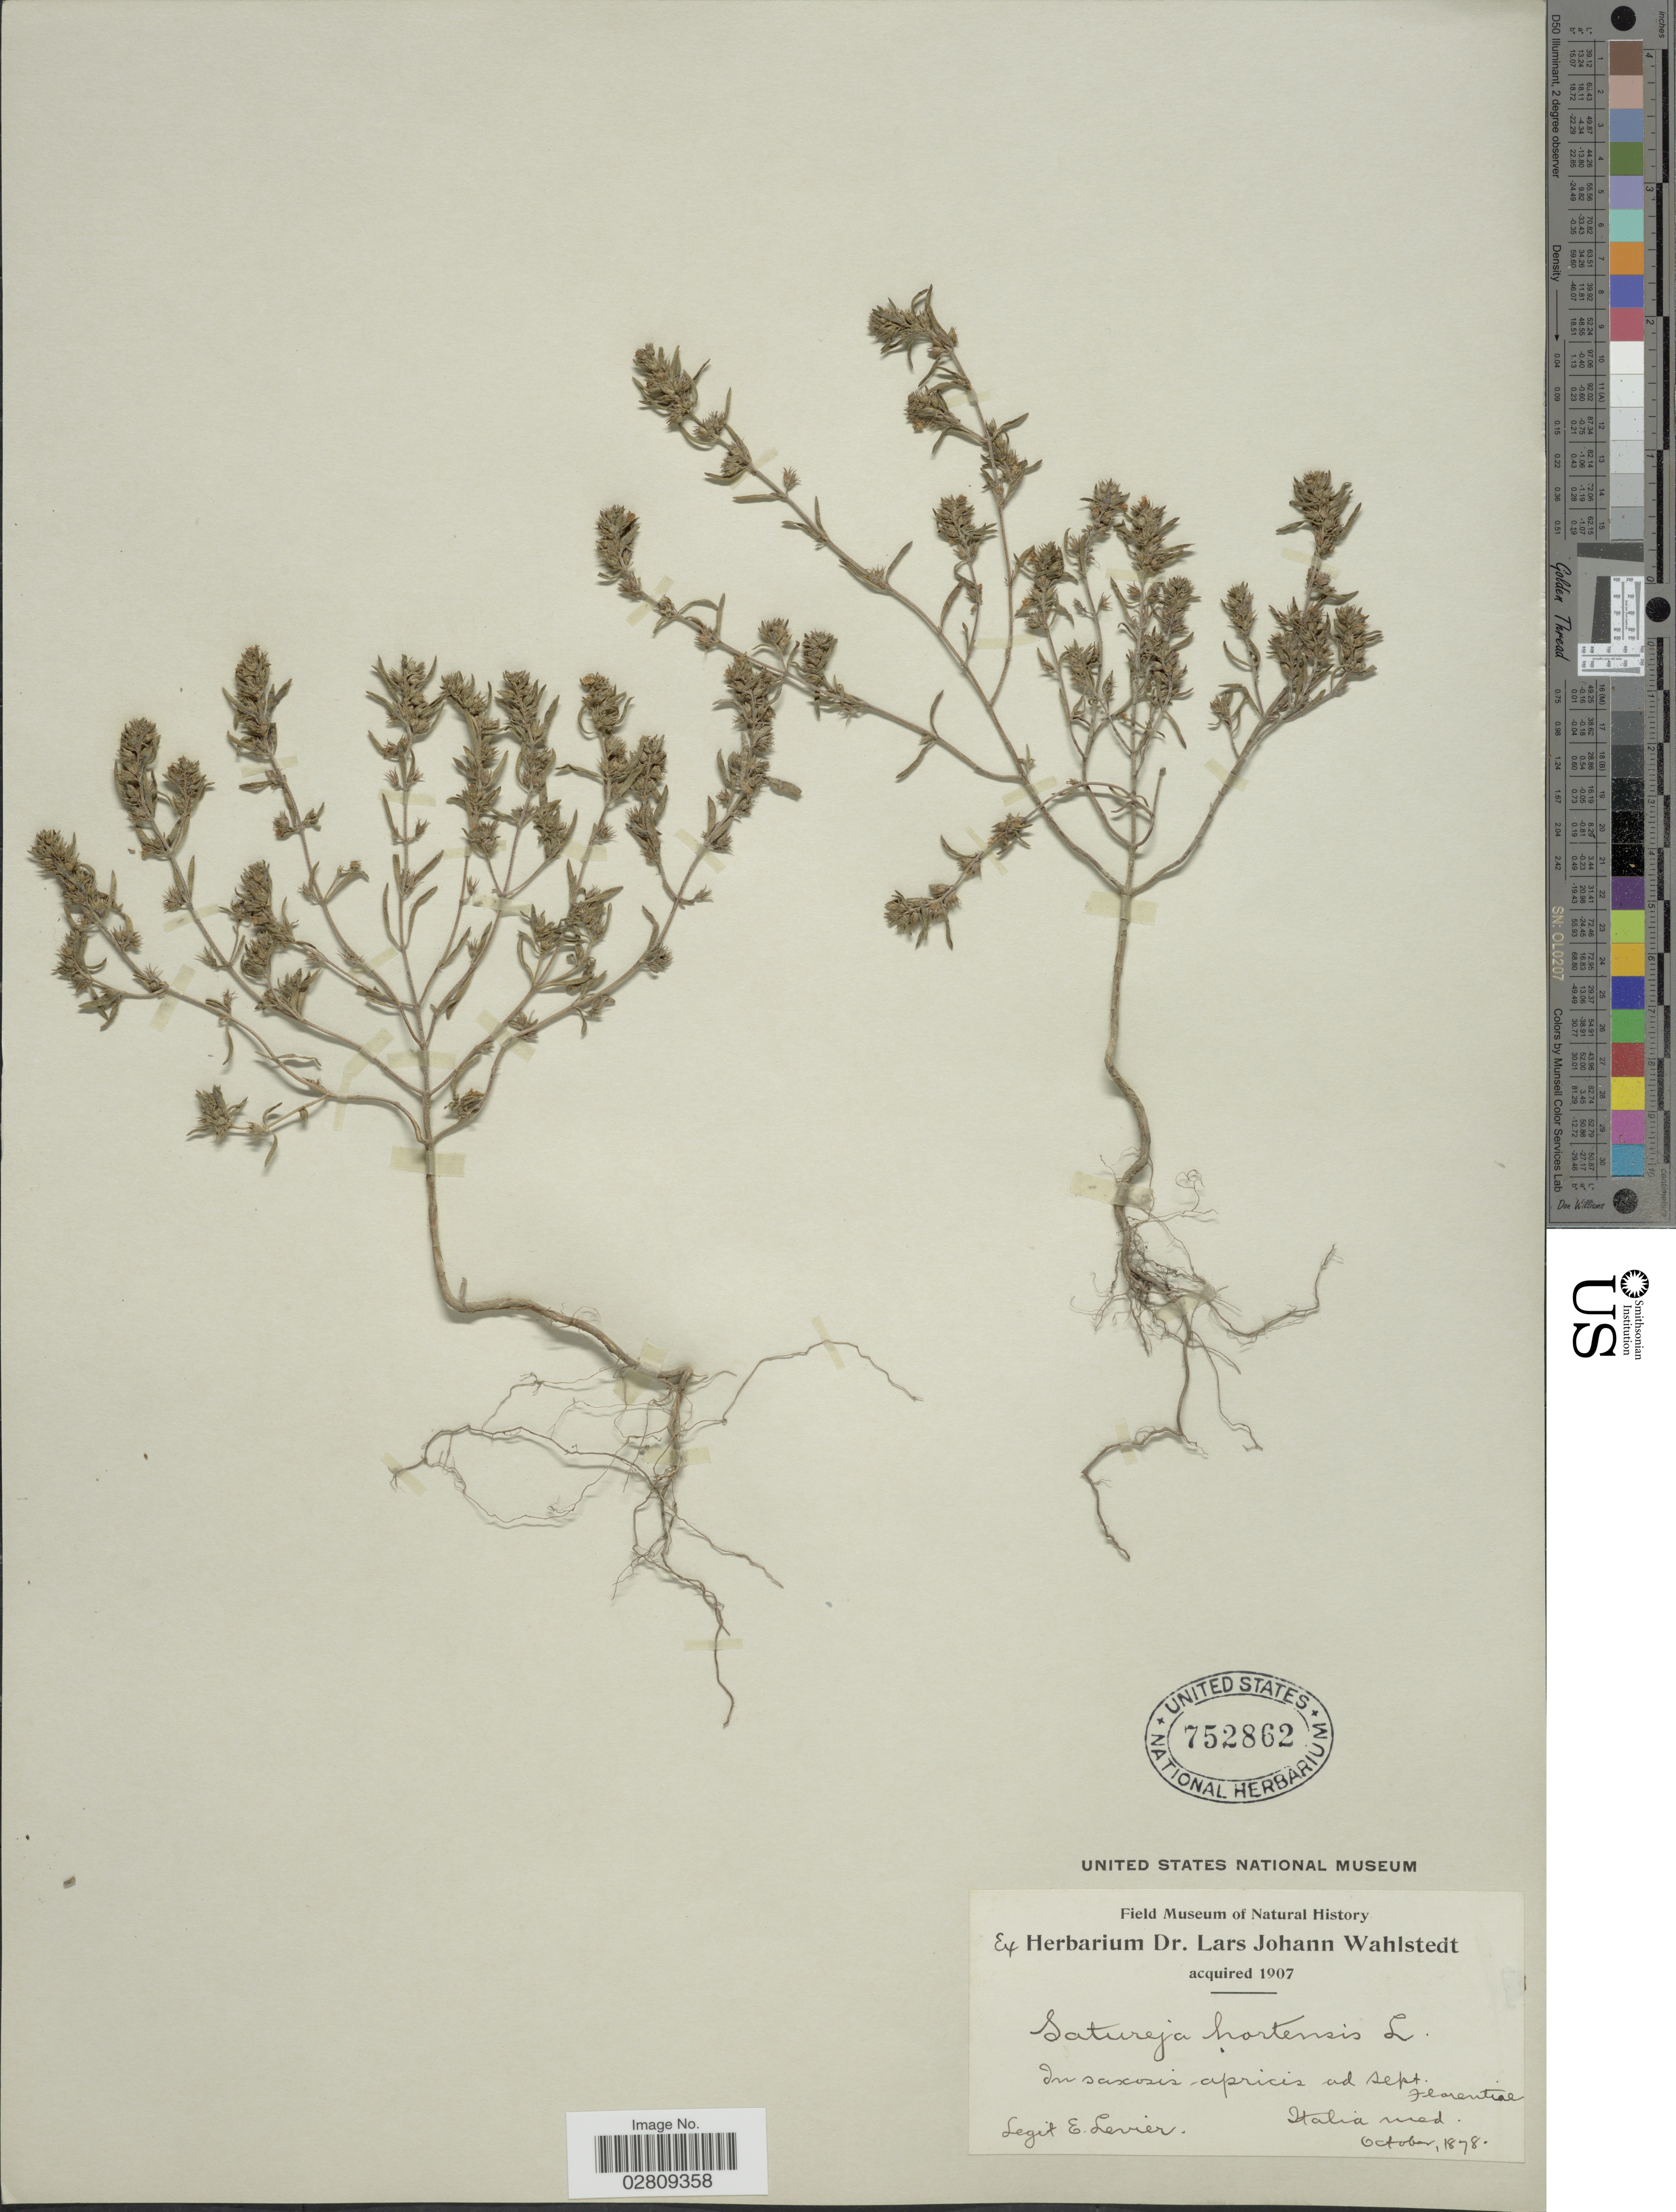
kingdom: Plantae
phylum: Tracheophyta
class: Magnoliopsida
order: Lamiales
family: Lamiaceae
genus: Satureja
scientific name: Satureja hortensis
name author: L.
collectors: É. Levier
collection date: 1878-10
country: Italy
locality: In saxosis apricis ad sept. florentiae. Italia med.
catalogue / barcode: US 752862